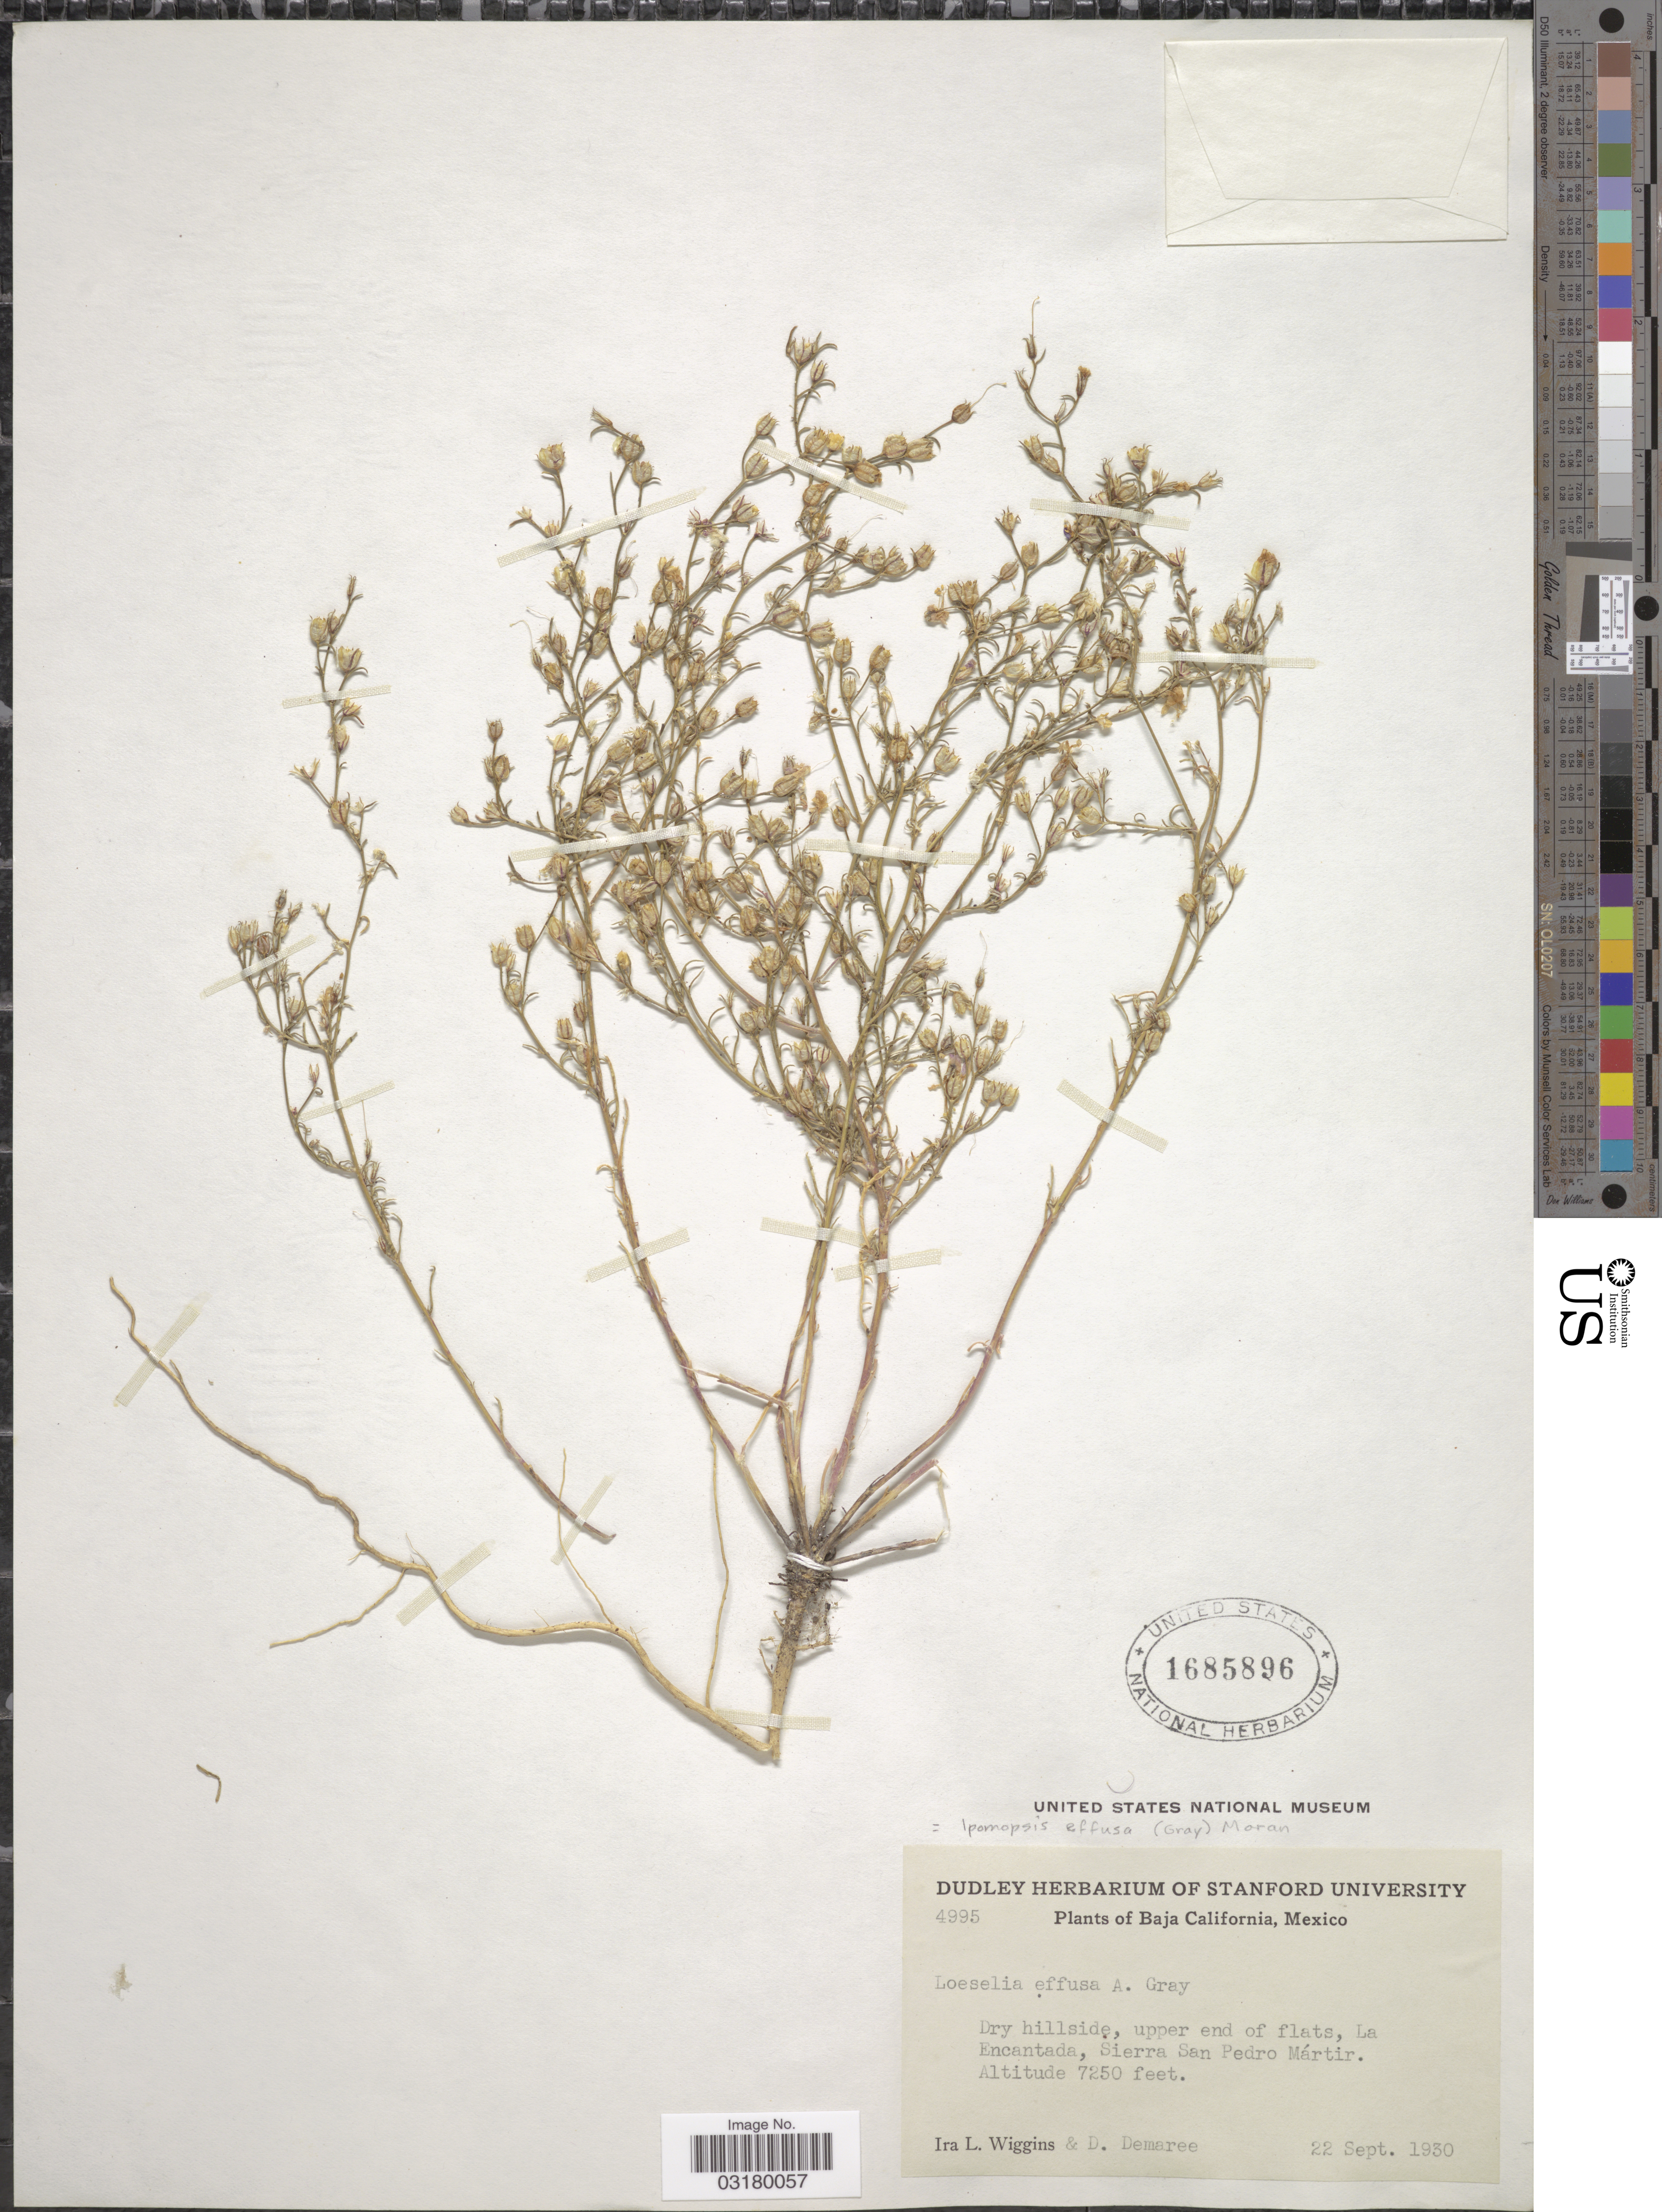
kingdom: Plantae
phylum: Tracheophyta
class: Magnoliopsida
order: Ericales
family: Polemoniaceae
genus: Ipomopsis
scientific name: Ipomopsis effusa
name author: (A. Gray) Moran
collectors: I. L. Wiggins & D. Demaree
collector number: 4995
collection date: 1930-09-22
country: Mexico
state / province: Baja California Norte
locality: Dry hillside, upper end of flats, La Encantada, Sierra San Pedro Mártir.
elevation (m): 2210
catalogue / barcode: US 1685896